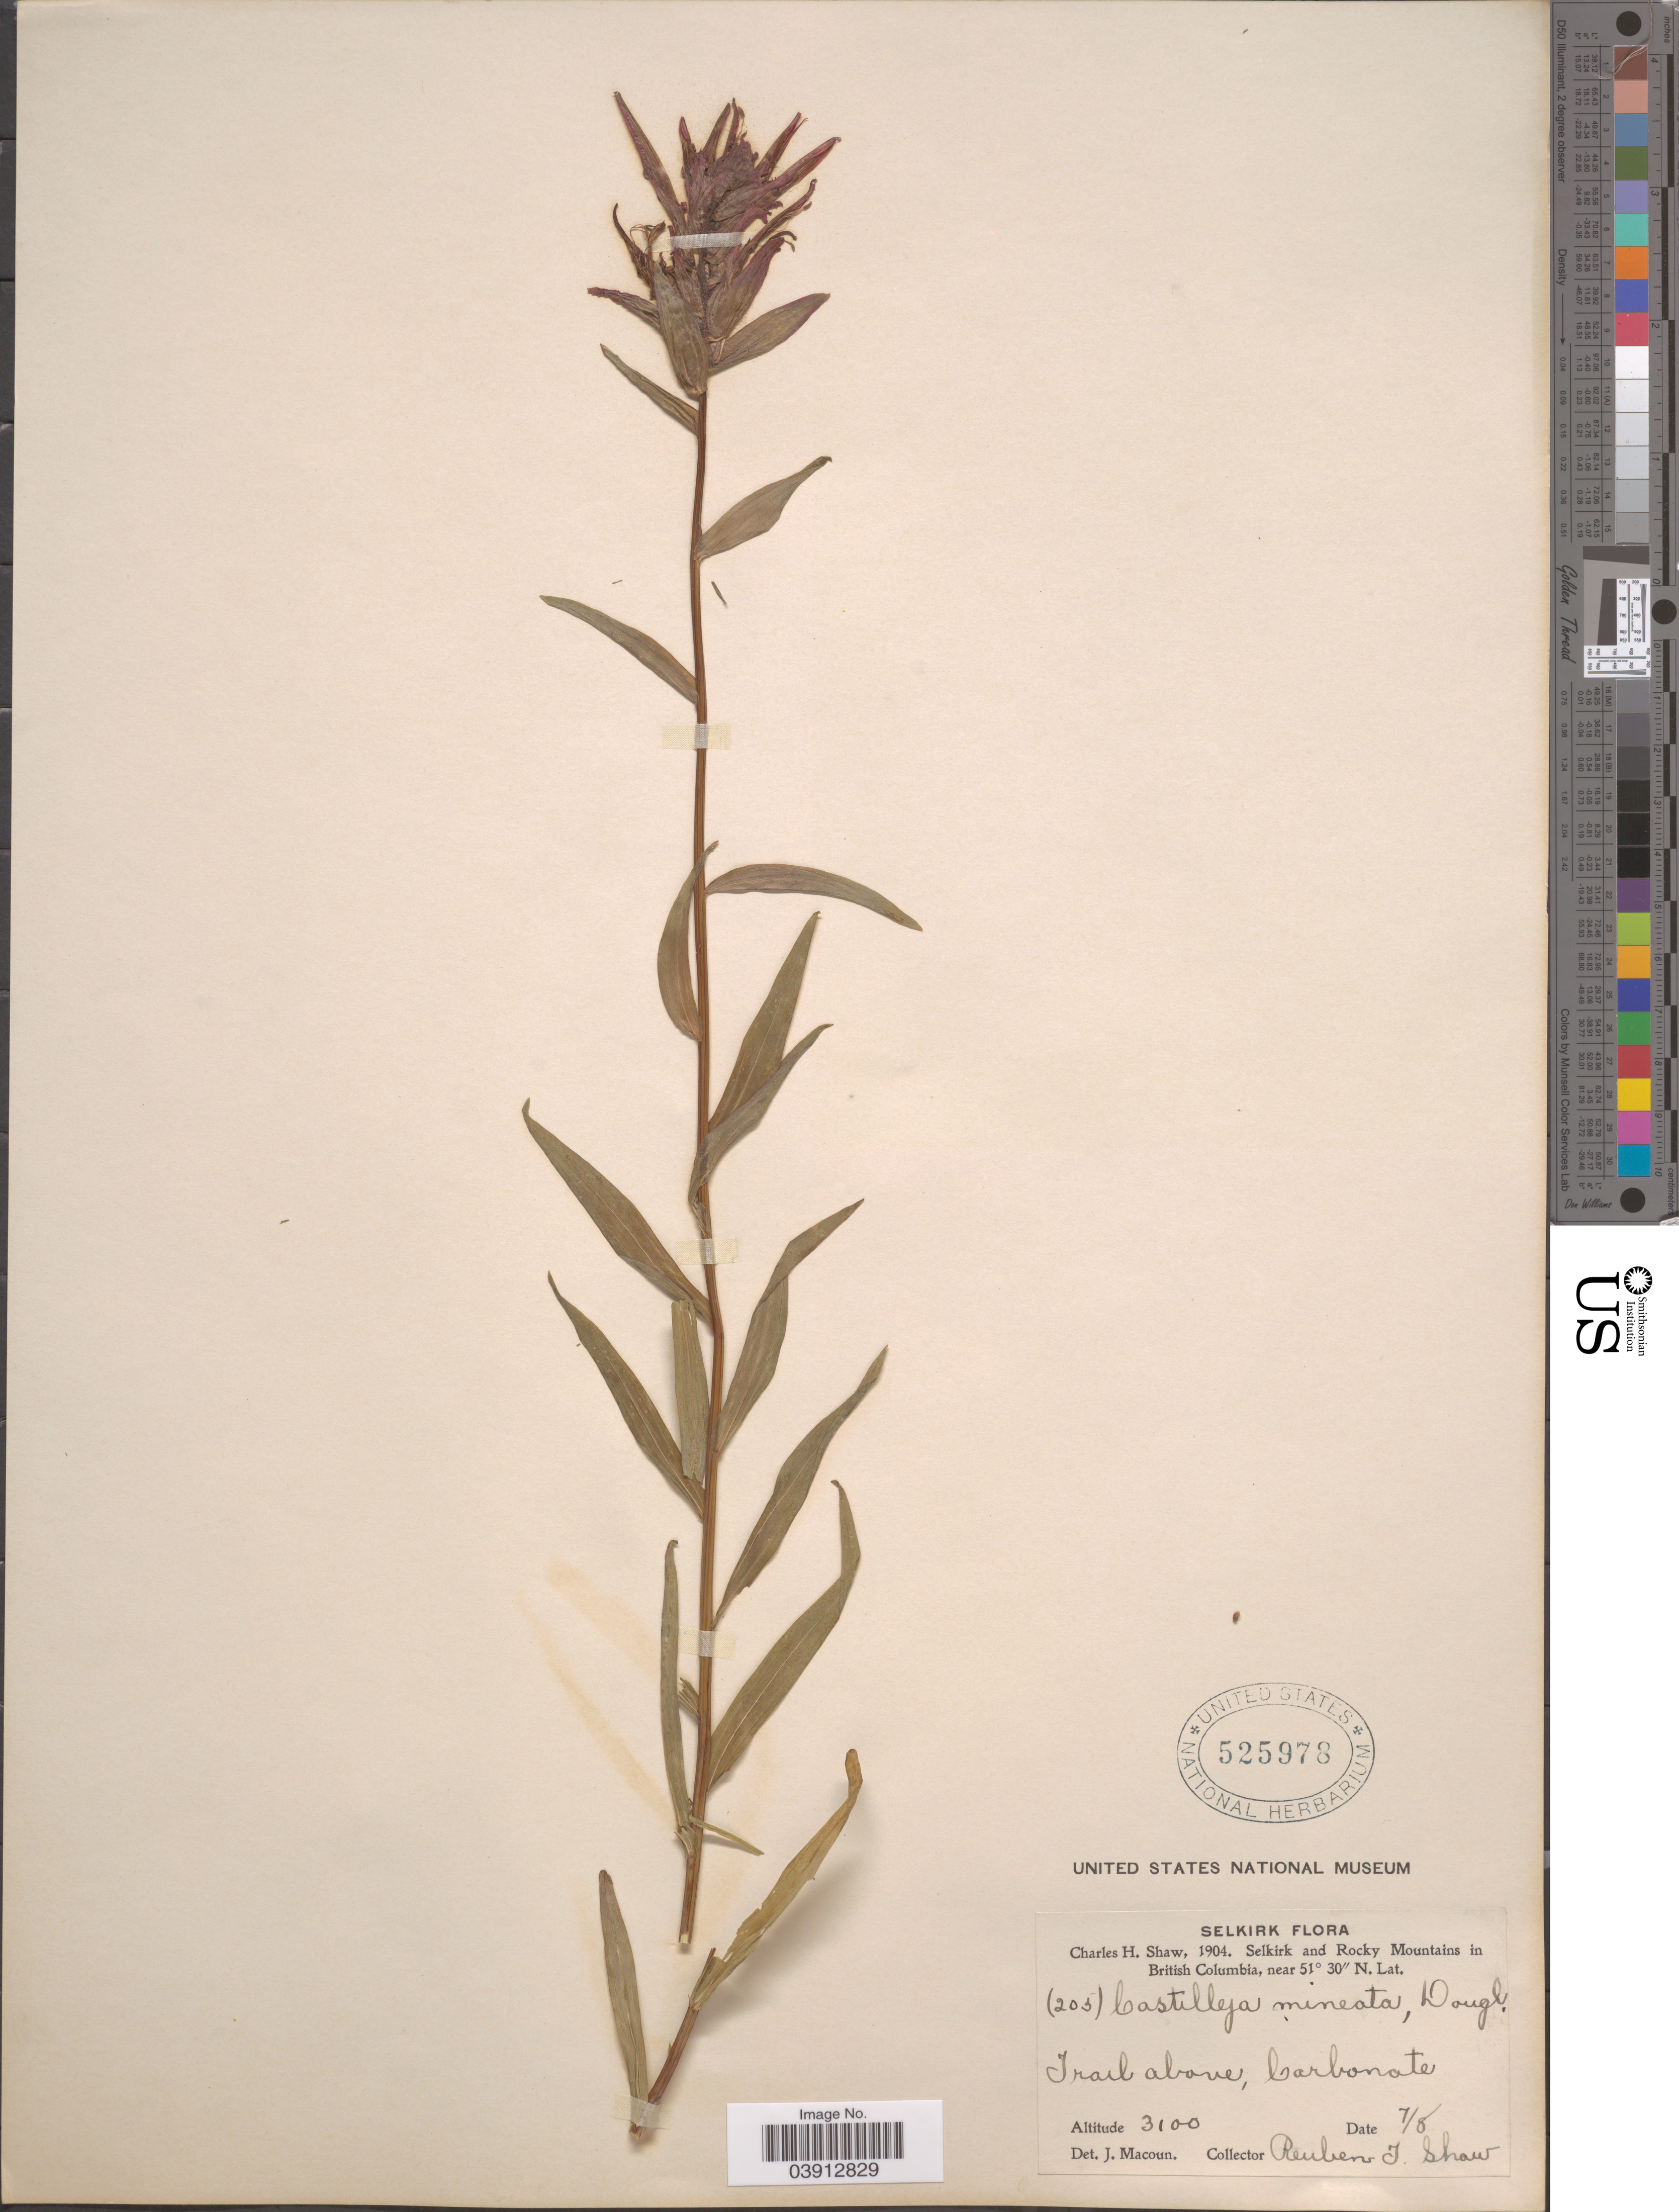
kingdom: Plantae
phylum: Tracheophyta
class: Magnoliopsida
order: Lamiales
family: Orobanchaceae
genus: Castilleja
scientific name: Castilleja miniata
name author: Douglas ex Hook.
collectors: R. T. Shaw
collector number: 205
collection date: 1904-08-07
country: Canada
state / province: British Columbia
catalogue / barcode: US 525978